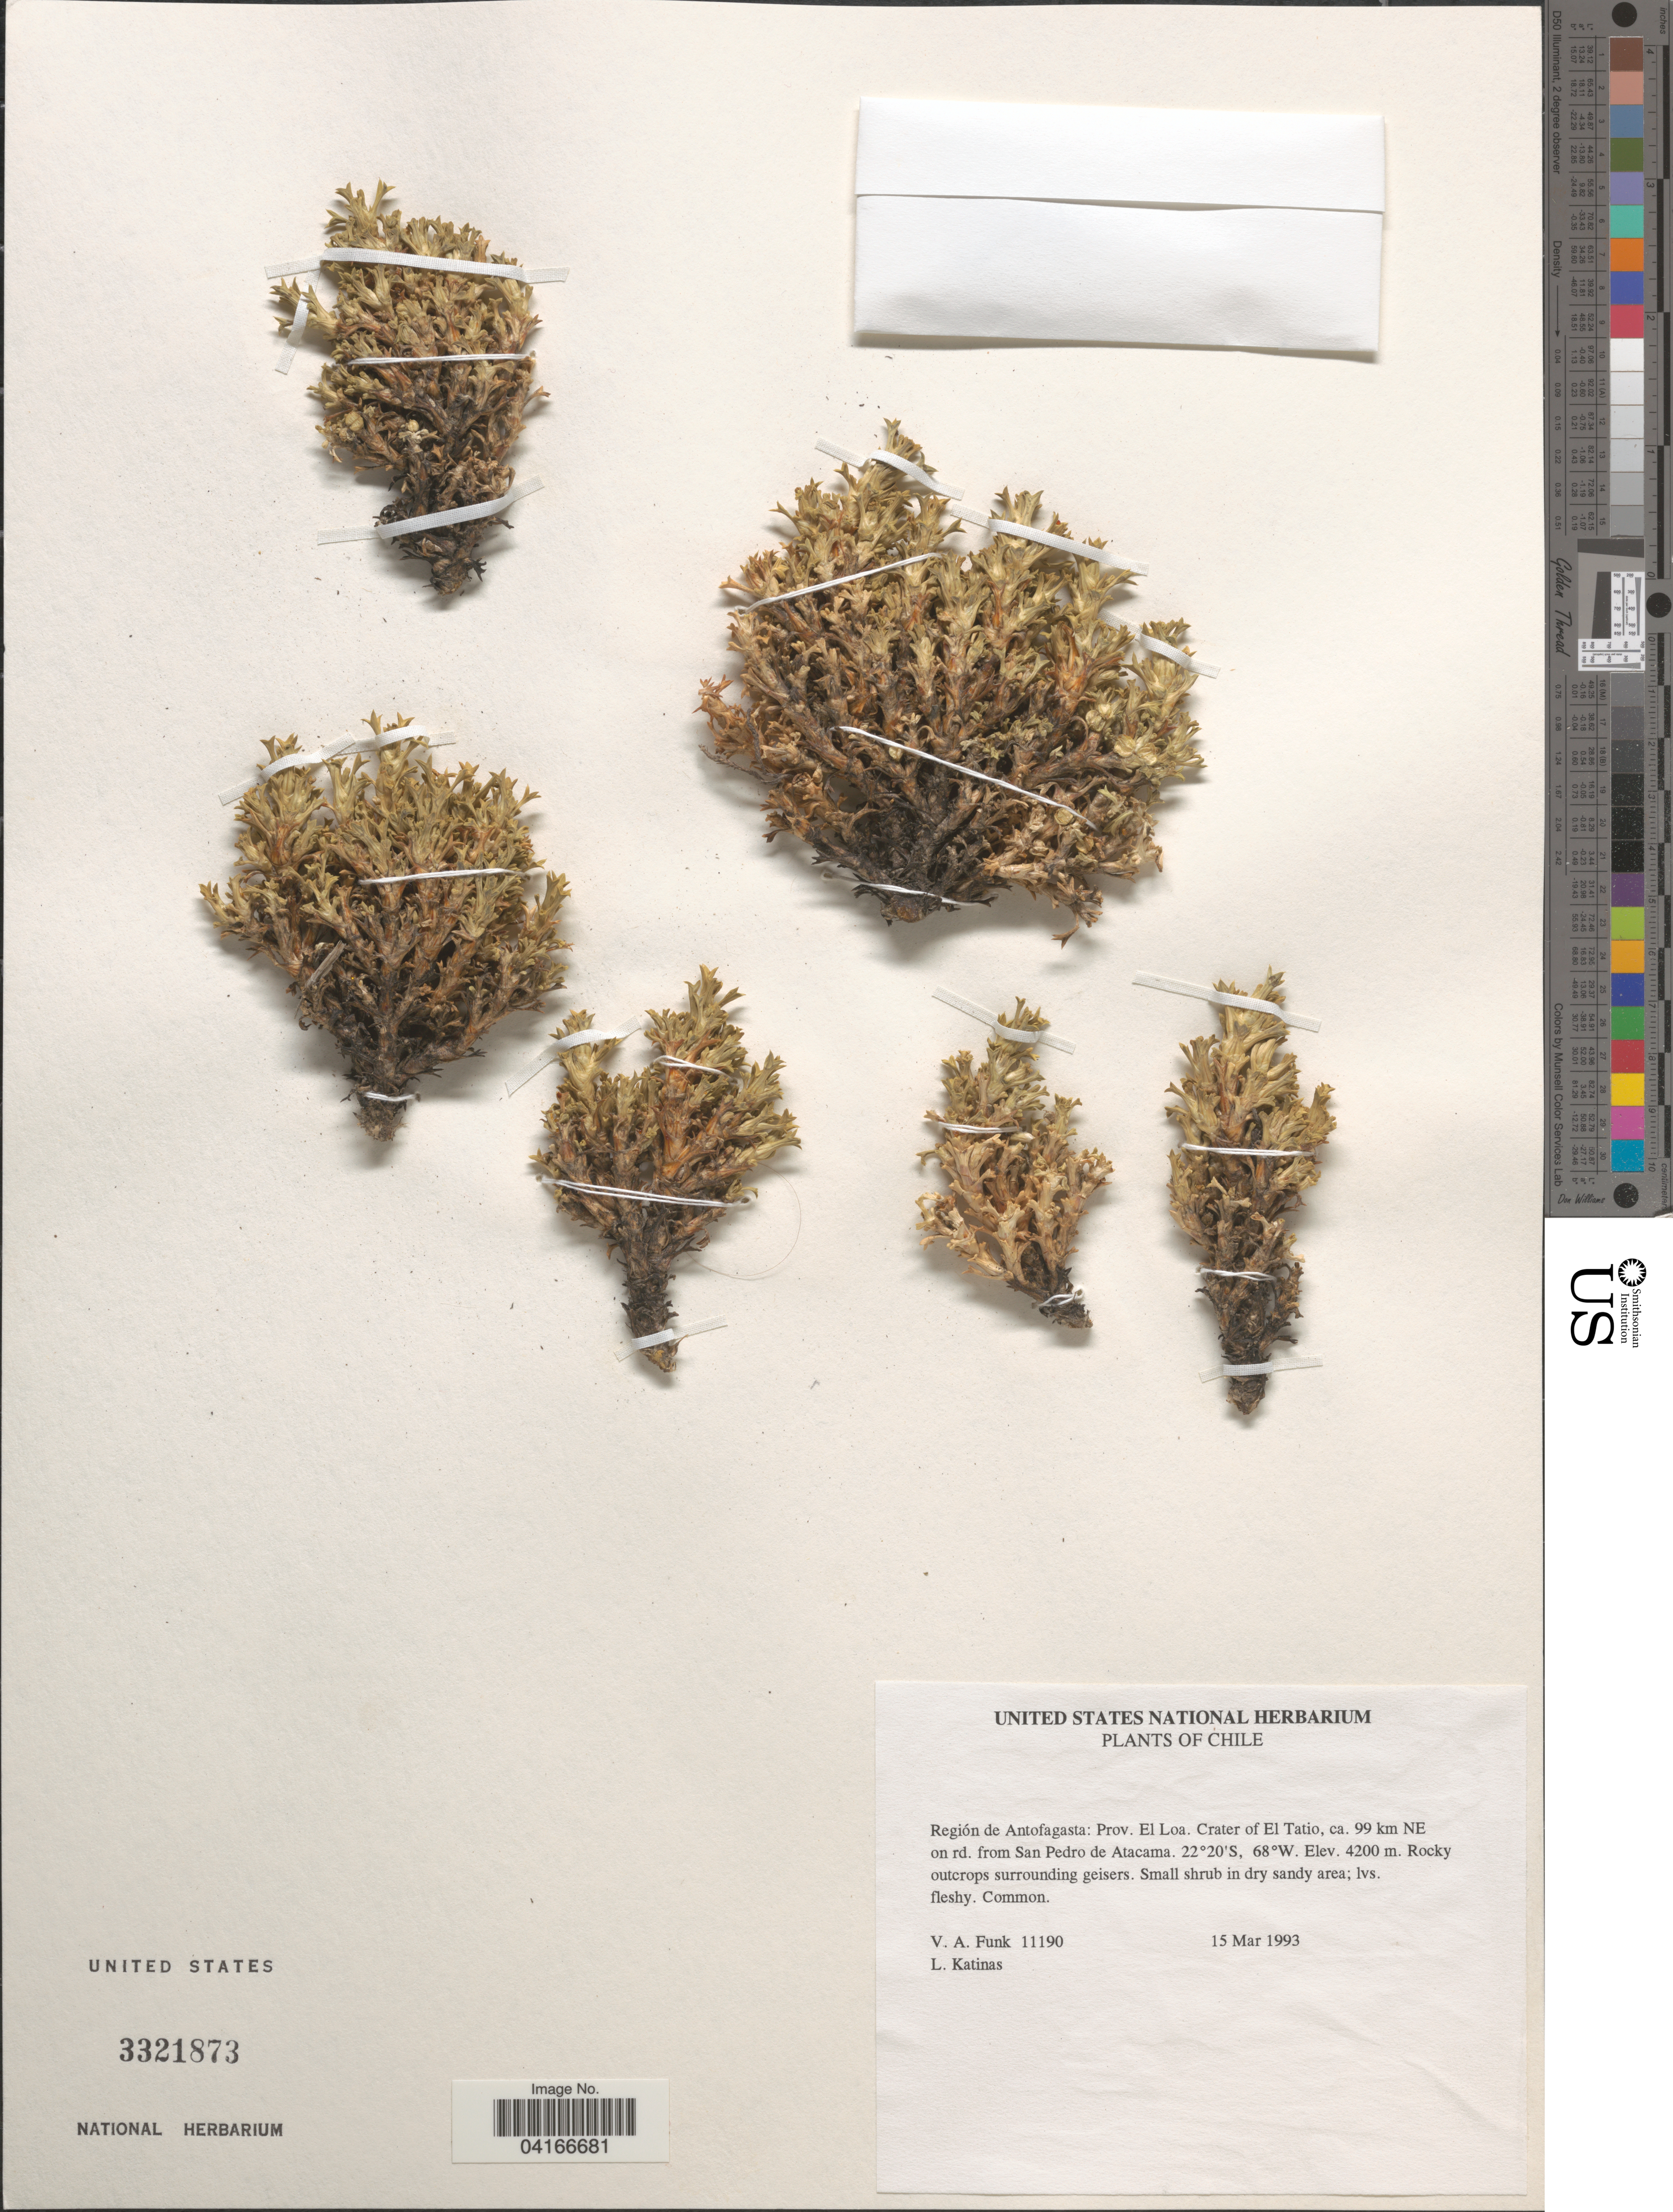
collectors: V. Funk & L. Katinas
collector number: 11190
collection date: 1993-03-15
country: Chile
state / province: Antofagasta (II)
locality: Región de Antofagasta: Prov. El Loa. Crater of El Tatio, ca. 99 km NE on rd. from San PEdro de Atacama.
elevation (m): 4200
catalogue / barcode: US 3321873